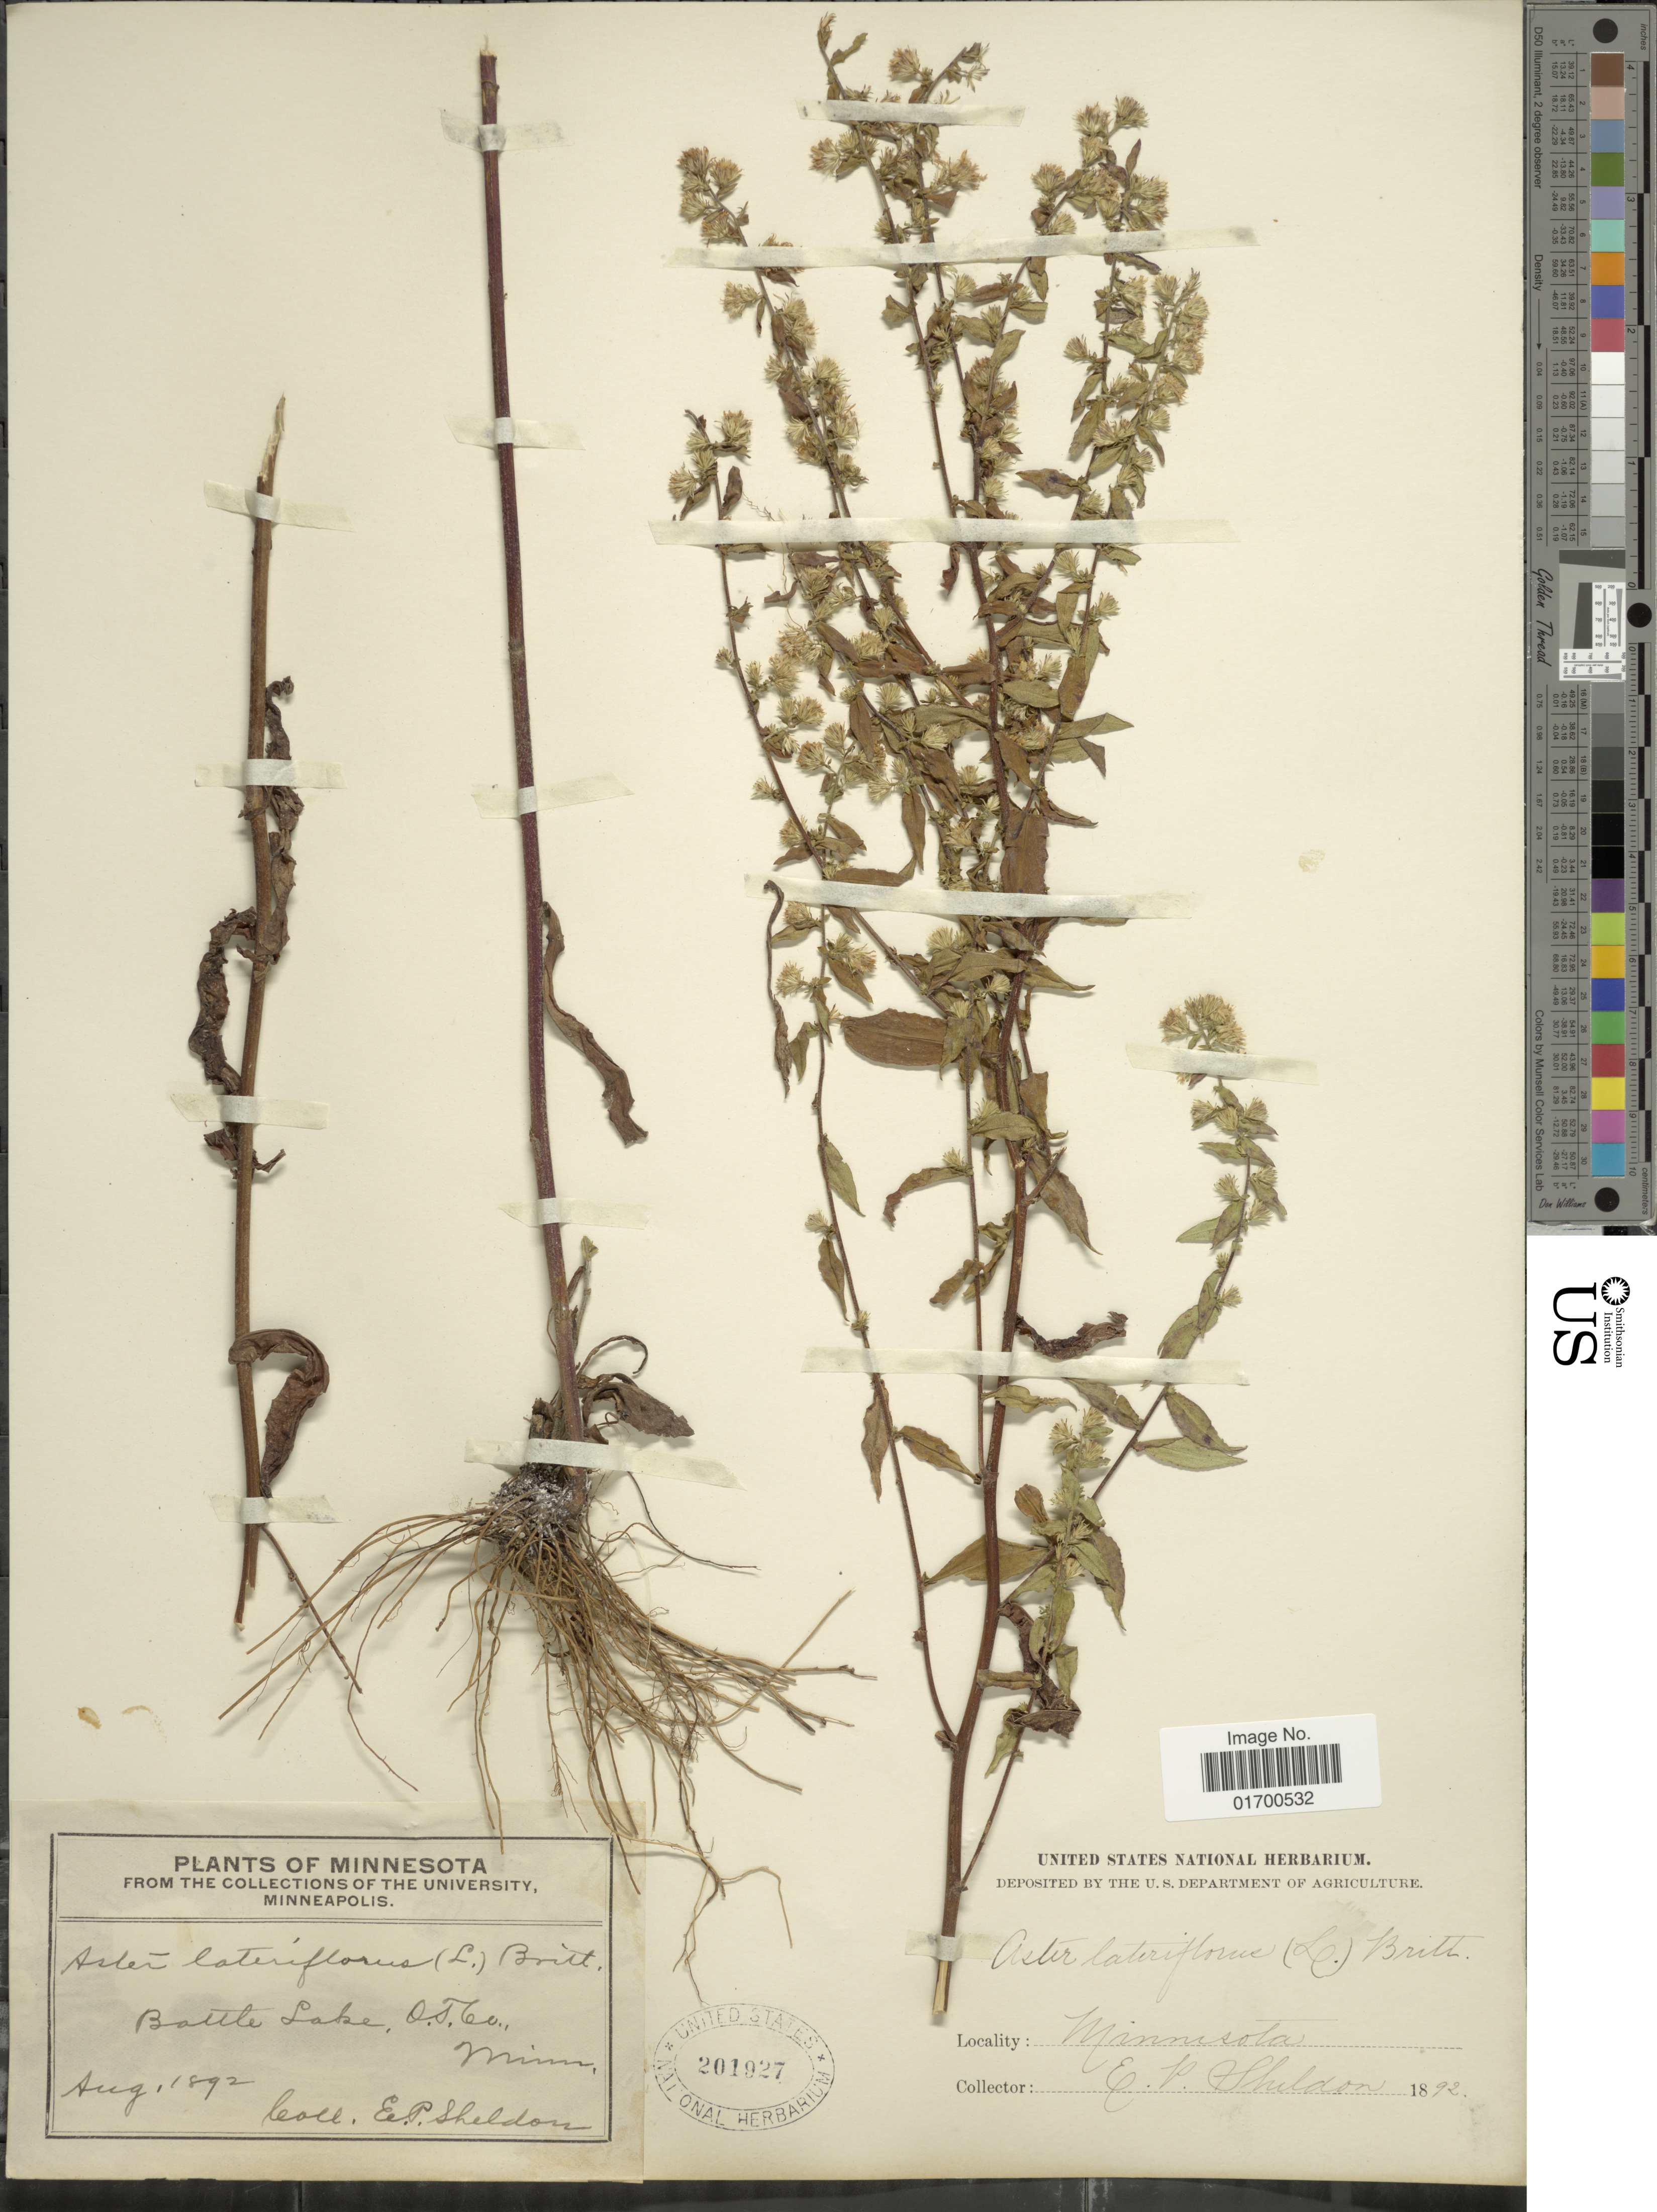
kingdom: Plantae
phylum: Tracheophyta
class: Magnoliopsida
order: Asterales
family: Asteraceae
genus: Symphyotrichum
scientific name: Symphyotrichum lateriflorum var. hirsuticaule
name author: (DC.) G.L. Nesom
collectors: E. P. Sheldon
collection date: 1892-08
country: United States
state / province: Minnesota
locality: Battle Lake, O.T. Co.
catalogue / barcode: US 201927